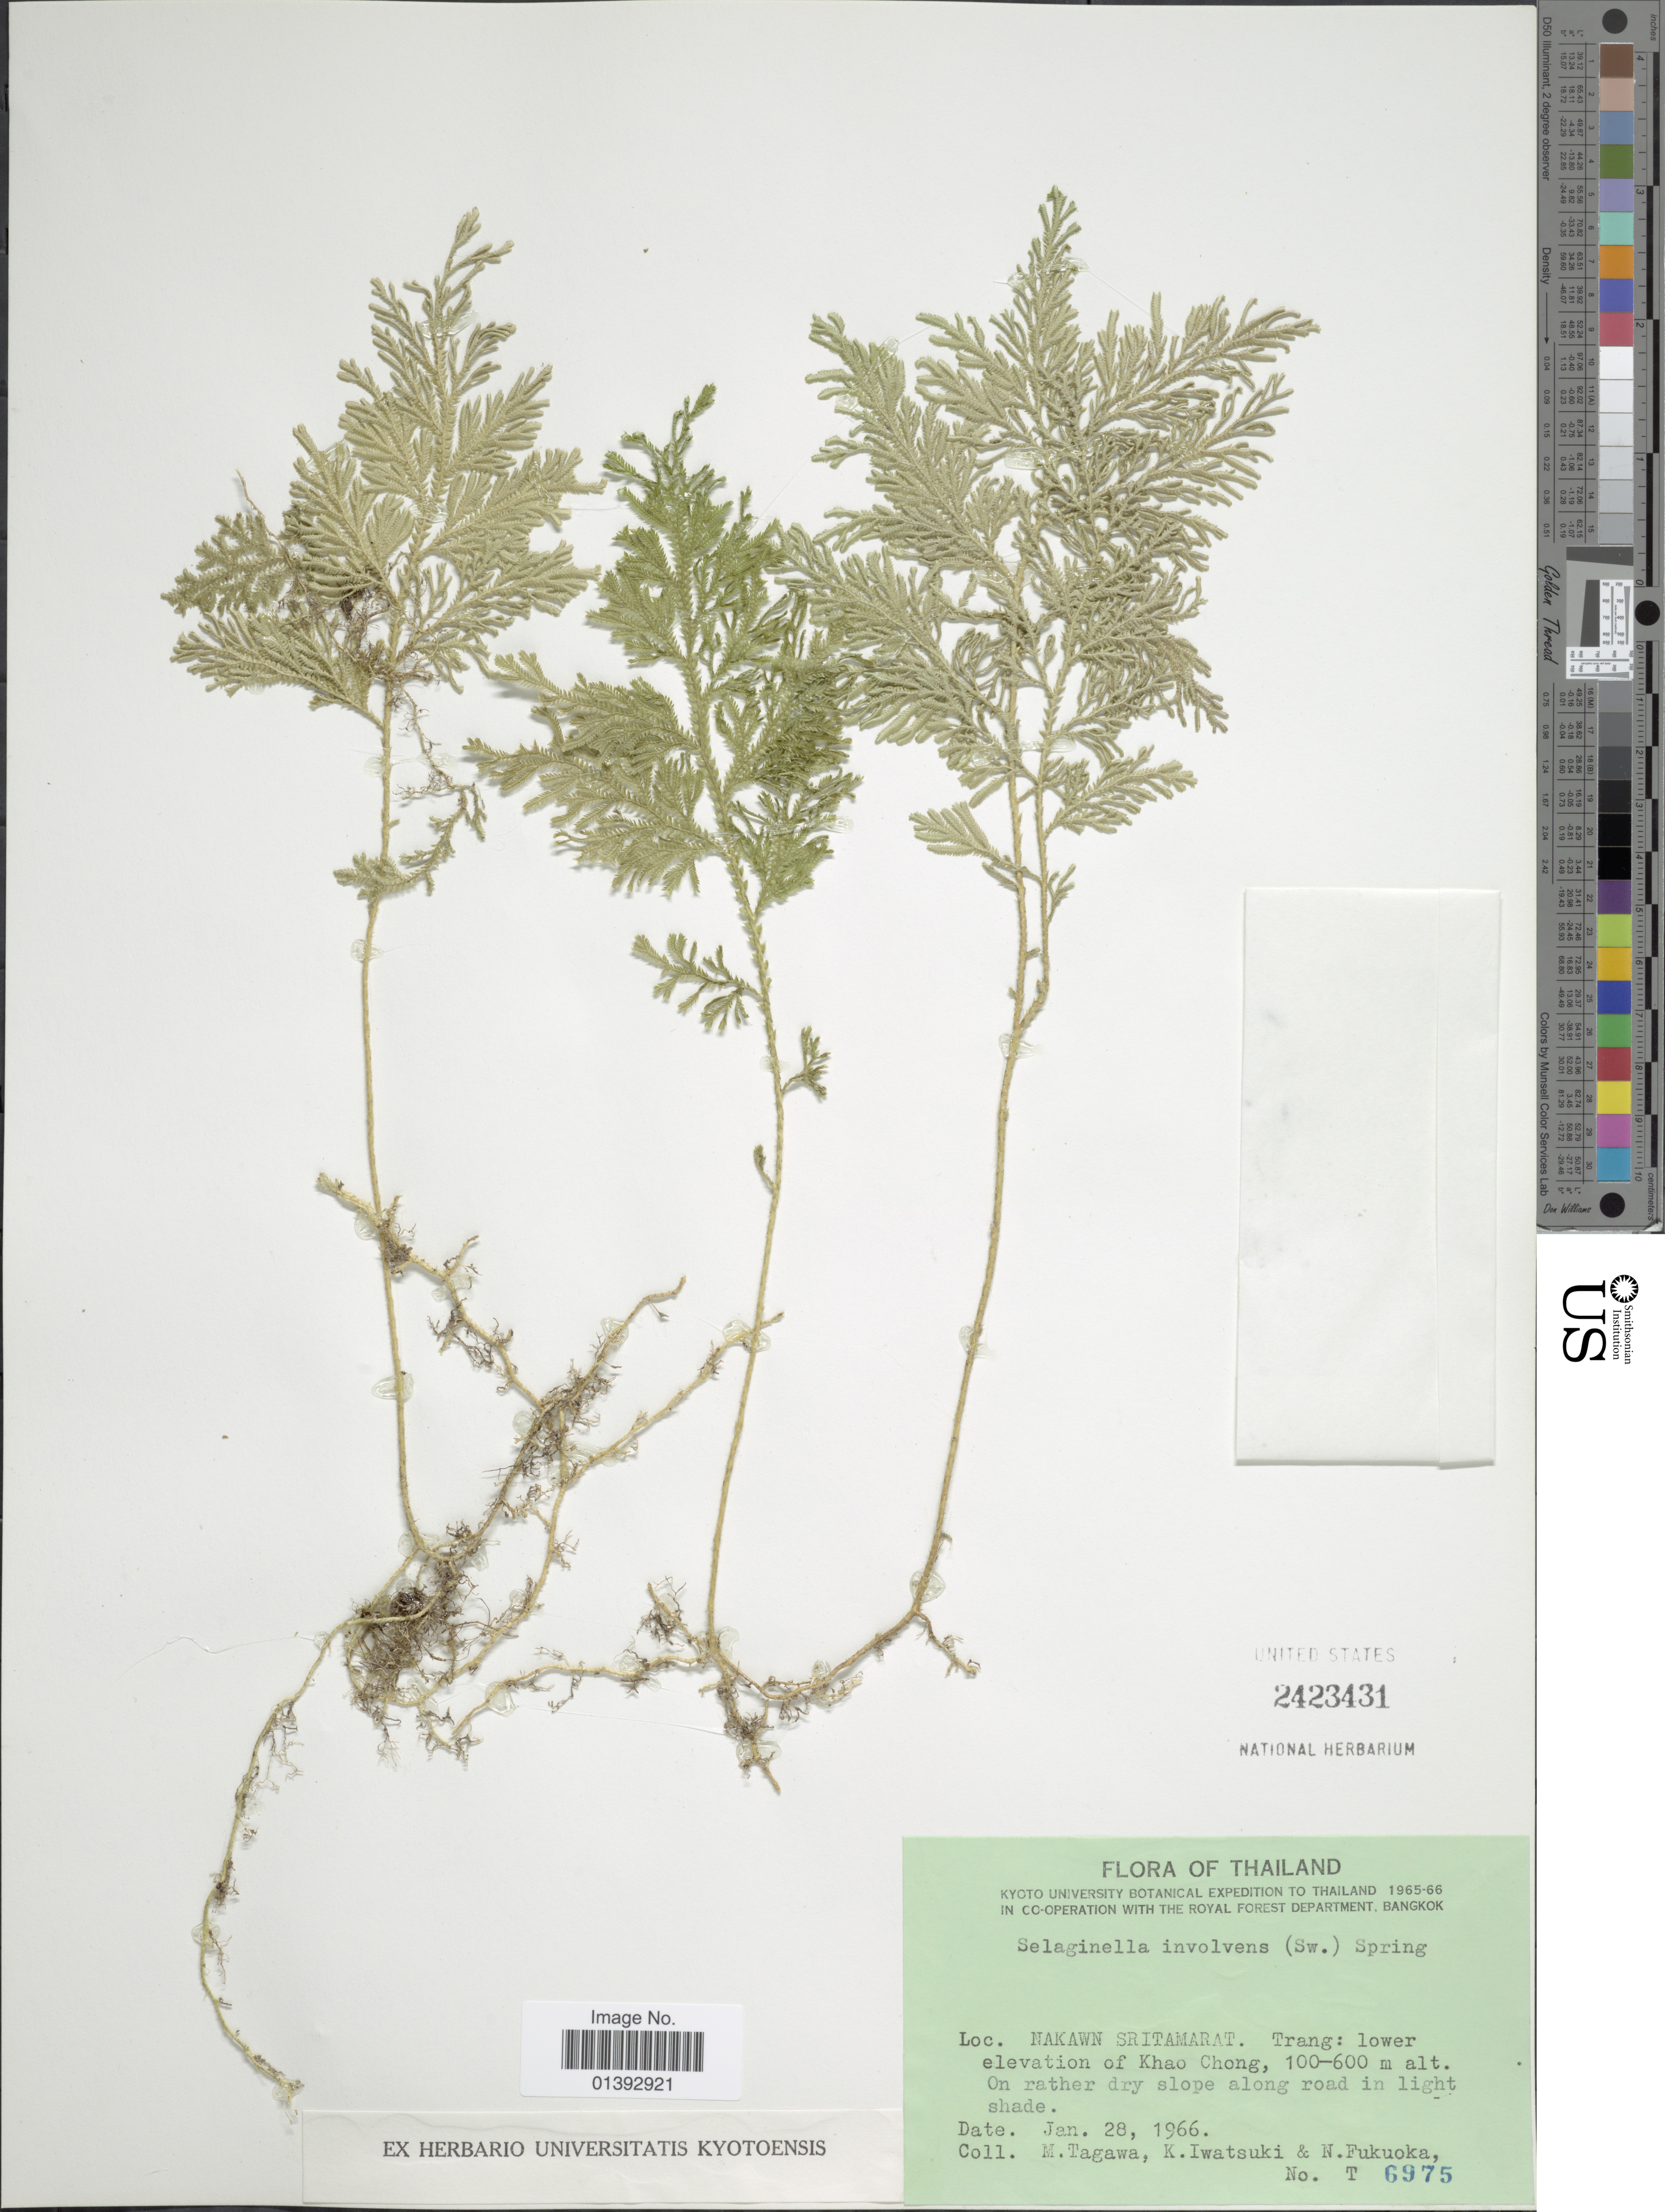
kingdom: Plantae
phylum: Tracheophyta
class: Lycopodiopsida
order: Selaginellales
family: Selaginellaceae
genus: Selaginella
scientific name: Selaginella involvens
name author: (Sw.) Spring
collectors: M. Tagawa, K. Iwatsuki & N. Fukuoka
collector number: T6975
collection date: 1966-01-28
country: Thailand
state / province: Trang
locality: Nakawn Sritamarat, Trang: lower elevation of Khao Chong, on rather dry slope along road in light shade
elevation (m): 100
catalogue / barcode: US 2423431